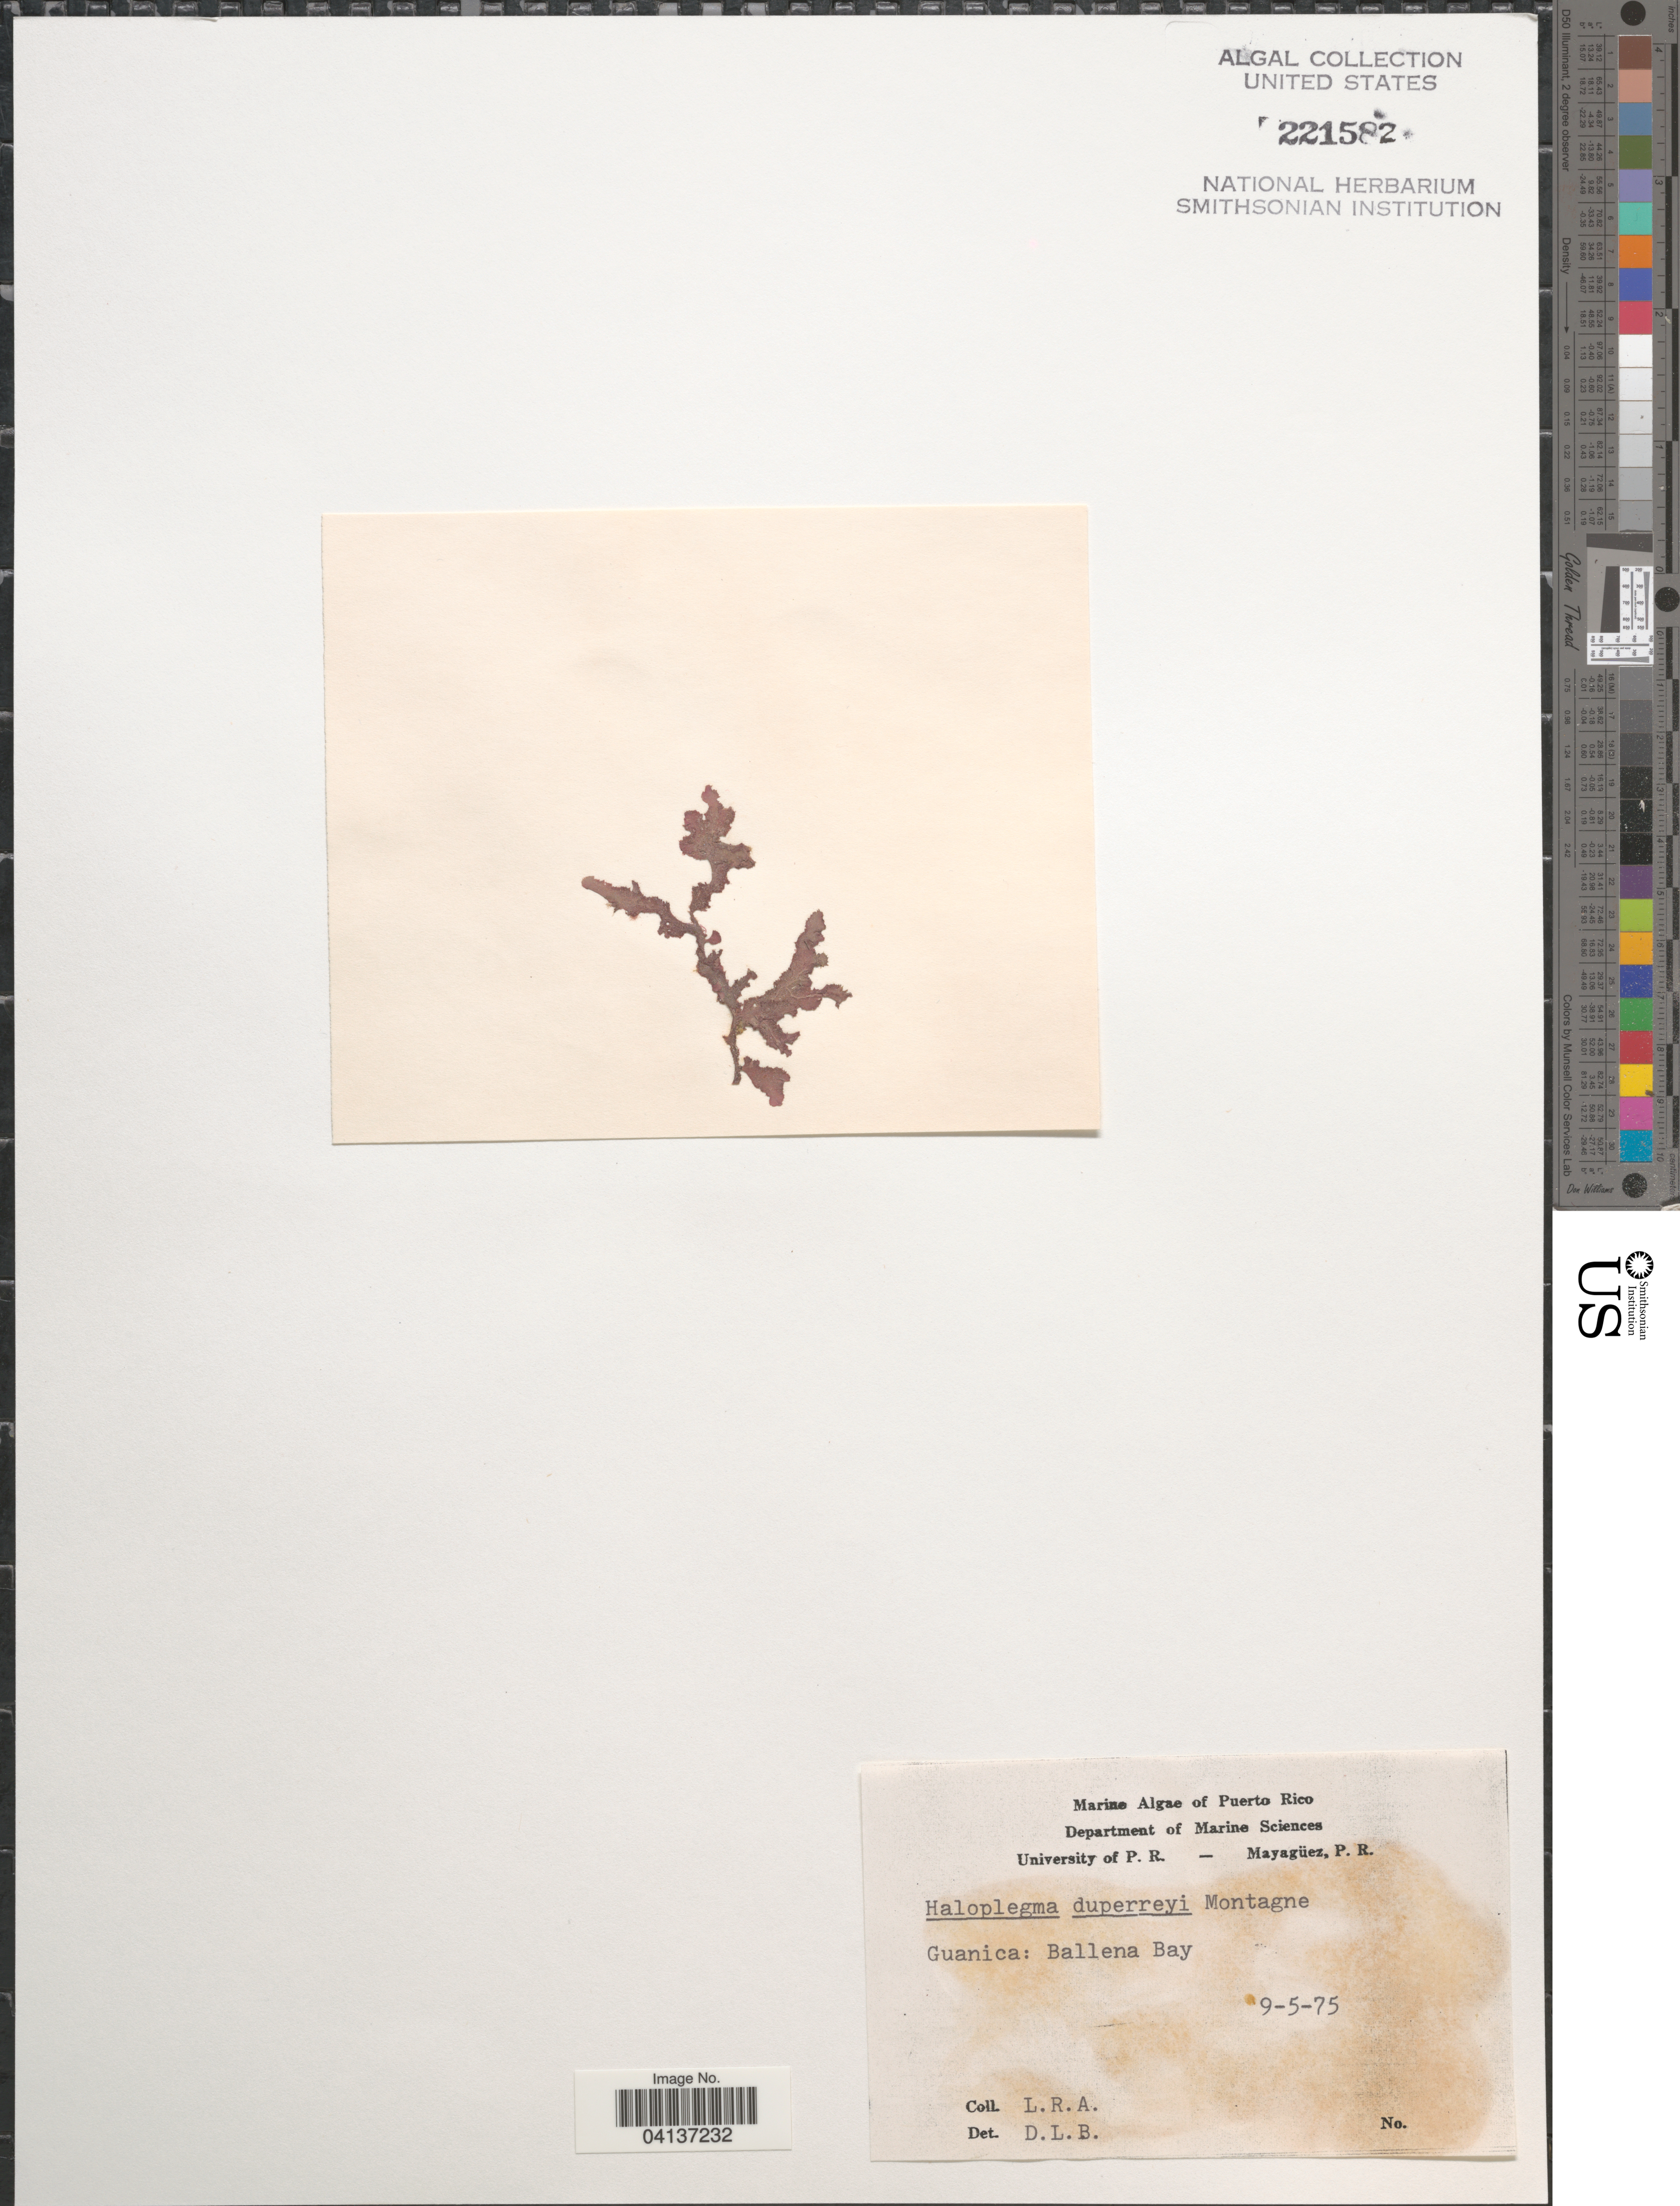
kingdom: Plantae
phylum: Rhodophyta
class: Florideophyceae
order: Ceramiales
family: Wrangeliaceae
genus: Haloplegma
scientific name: Haloplegma duperreyi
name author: Mont.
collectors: L. R. A.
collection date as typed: Transcribed d/m/y: 9/5/75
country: Puerto Rico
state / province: Guánica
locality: Ballena Bay.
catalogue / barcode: US 221582